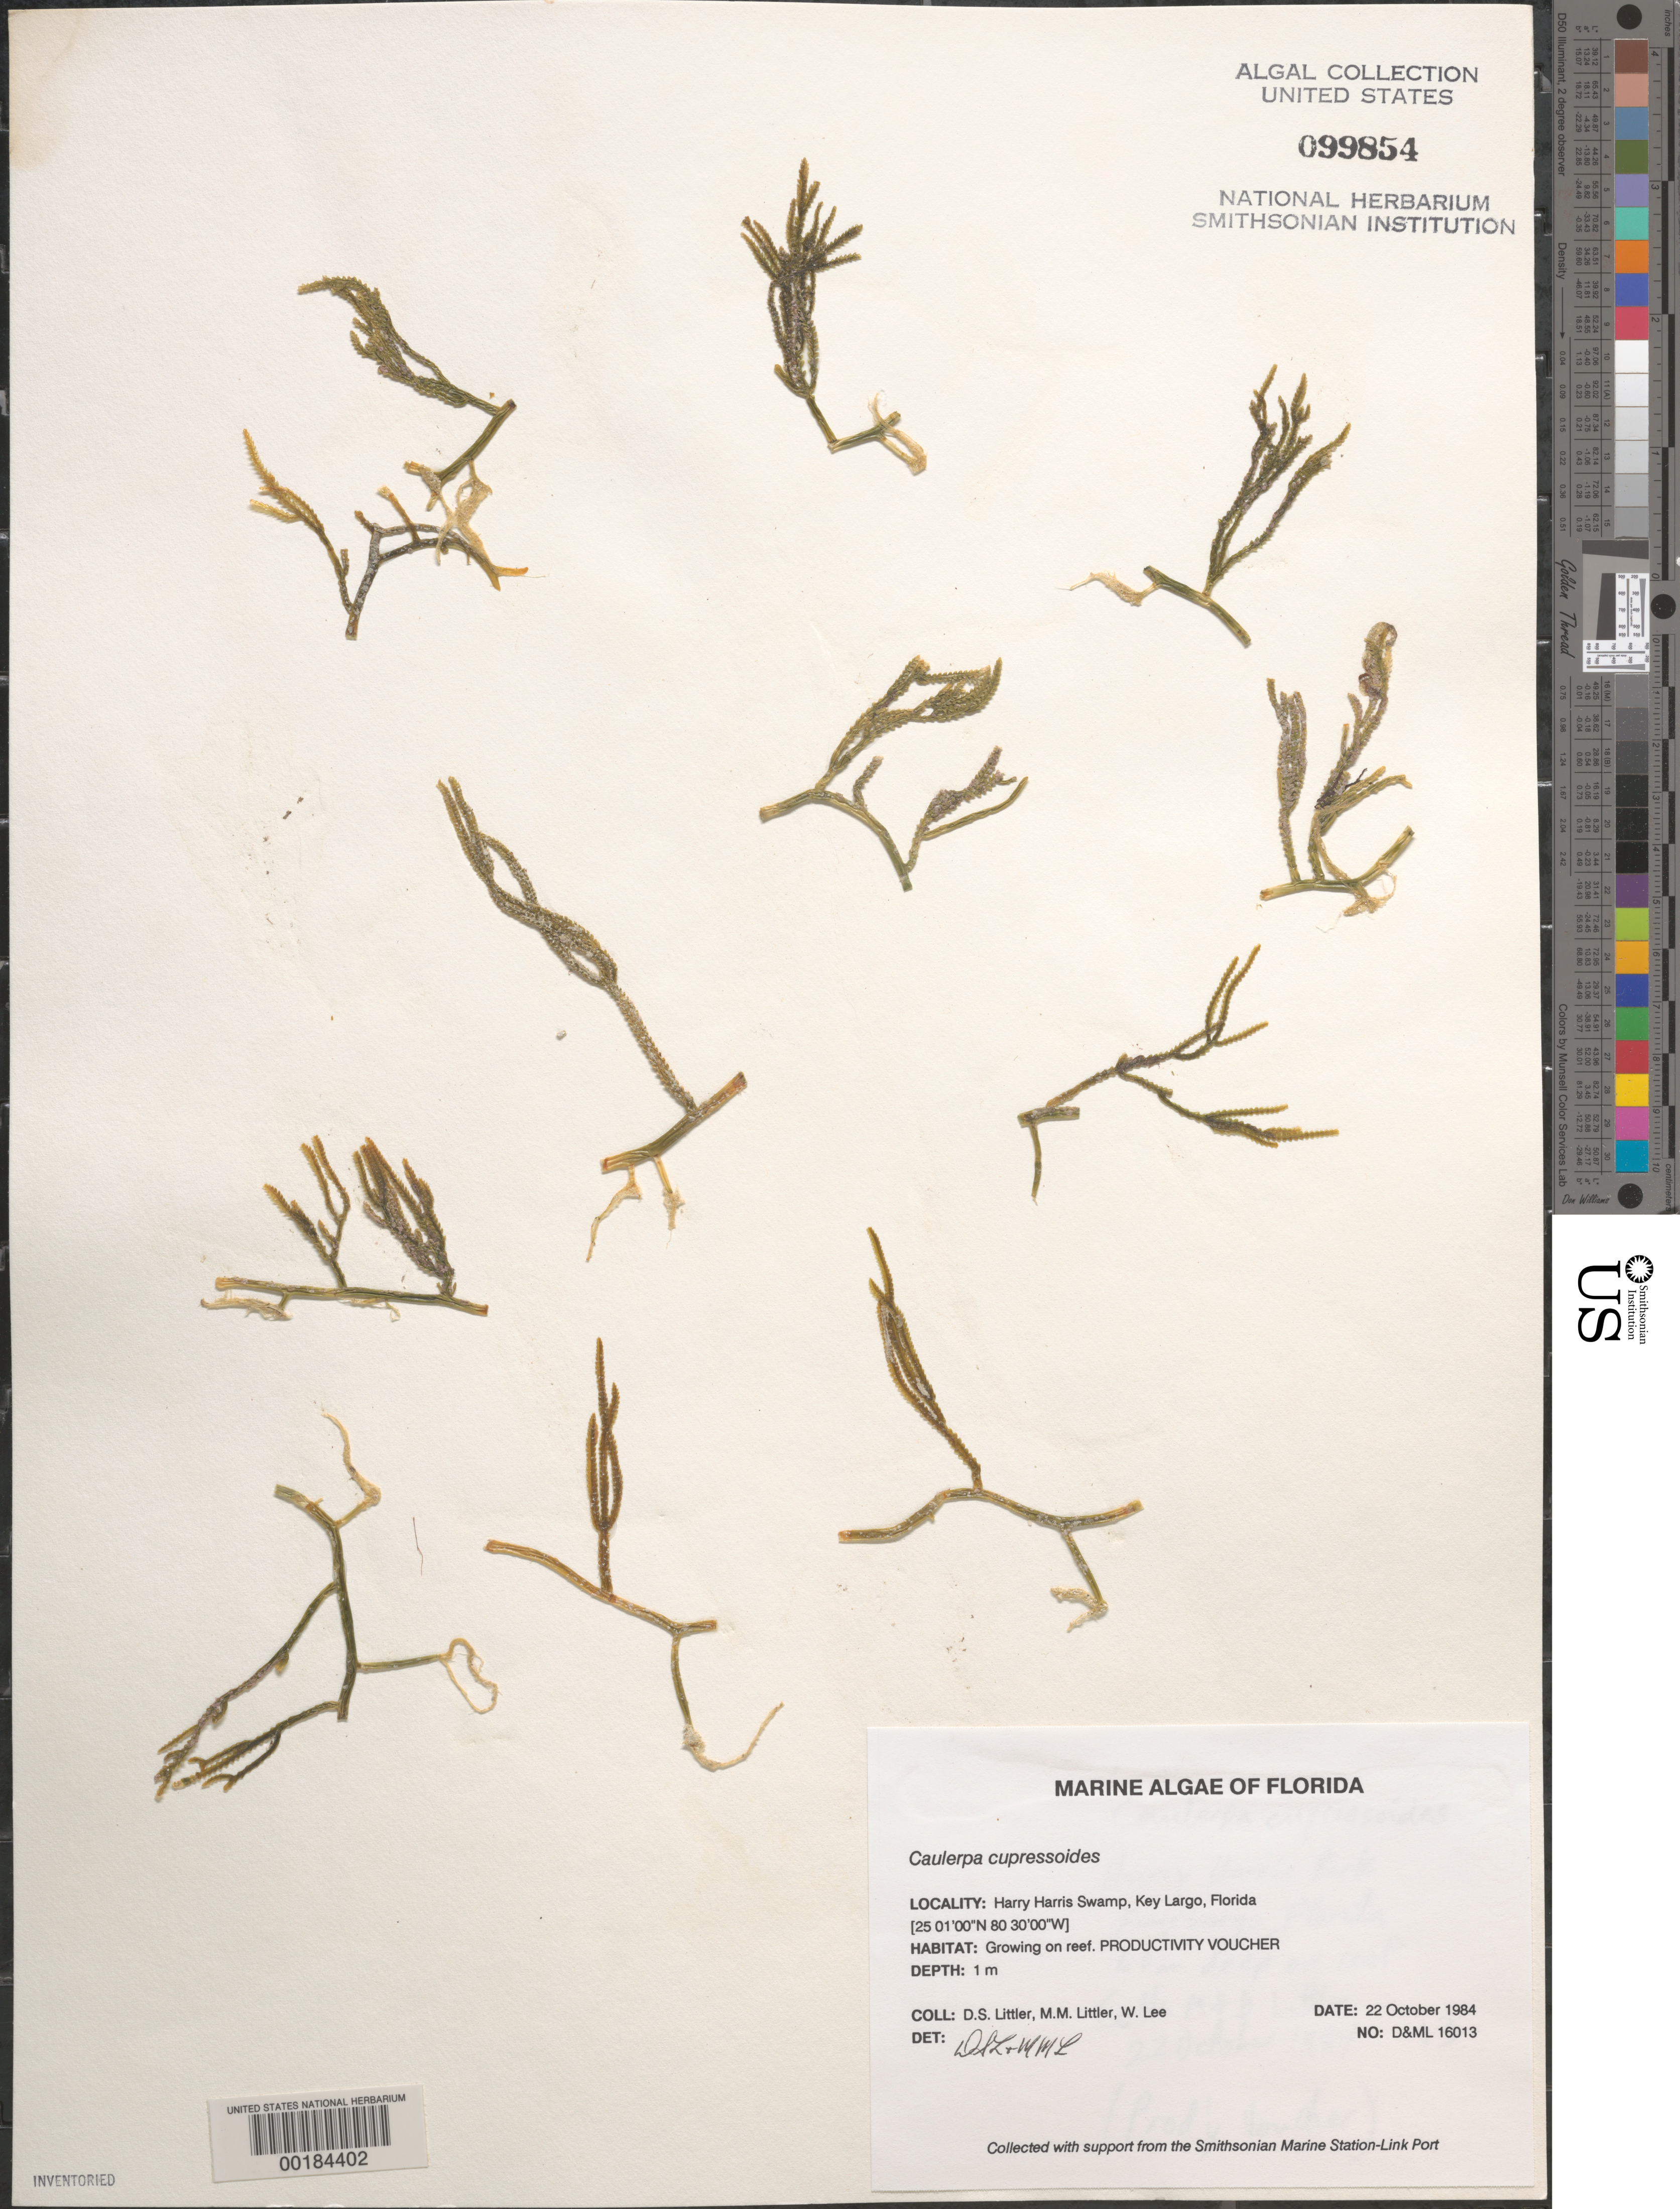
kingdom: Plantae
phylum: Chlorophyta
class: Ulvophyceae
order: Bryopsidales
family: Caulerpaceae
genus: Caulerpa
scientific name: Caulerpa cupressoides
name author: (Vahl) C. Agardh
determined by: Littler, D. S.; Littler, M. M.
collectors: M. M. Littler, D. S. Littler & W. Lee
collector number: D&ML 16013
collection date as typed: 22 Oct 1984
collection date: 1984-10-22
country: United States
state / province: Florida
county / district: Monroe County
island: Key Largo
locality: Harry Harris Swamp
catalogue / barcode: US 99854